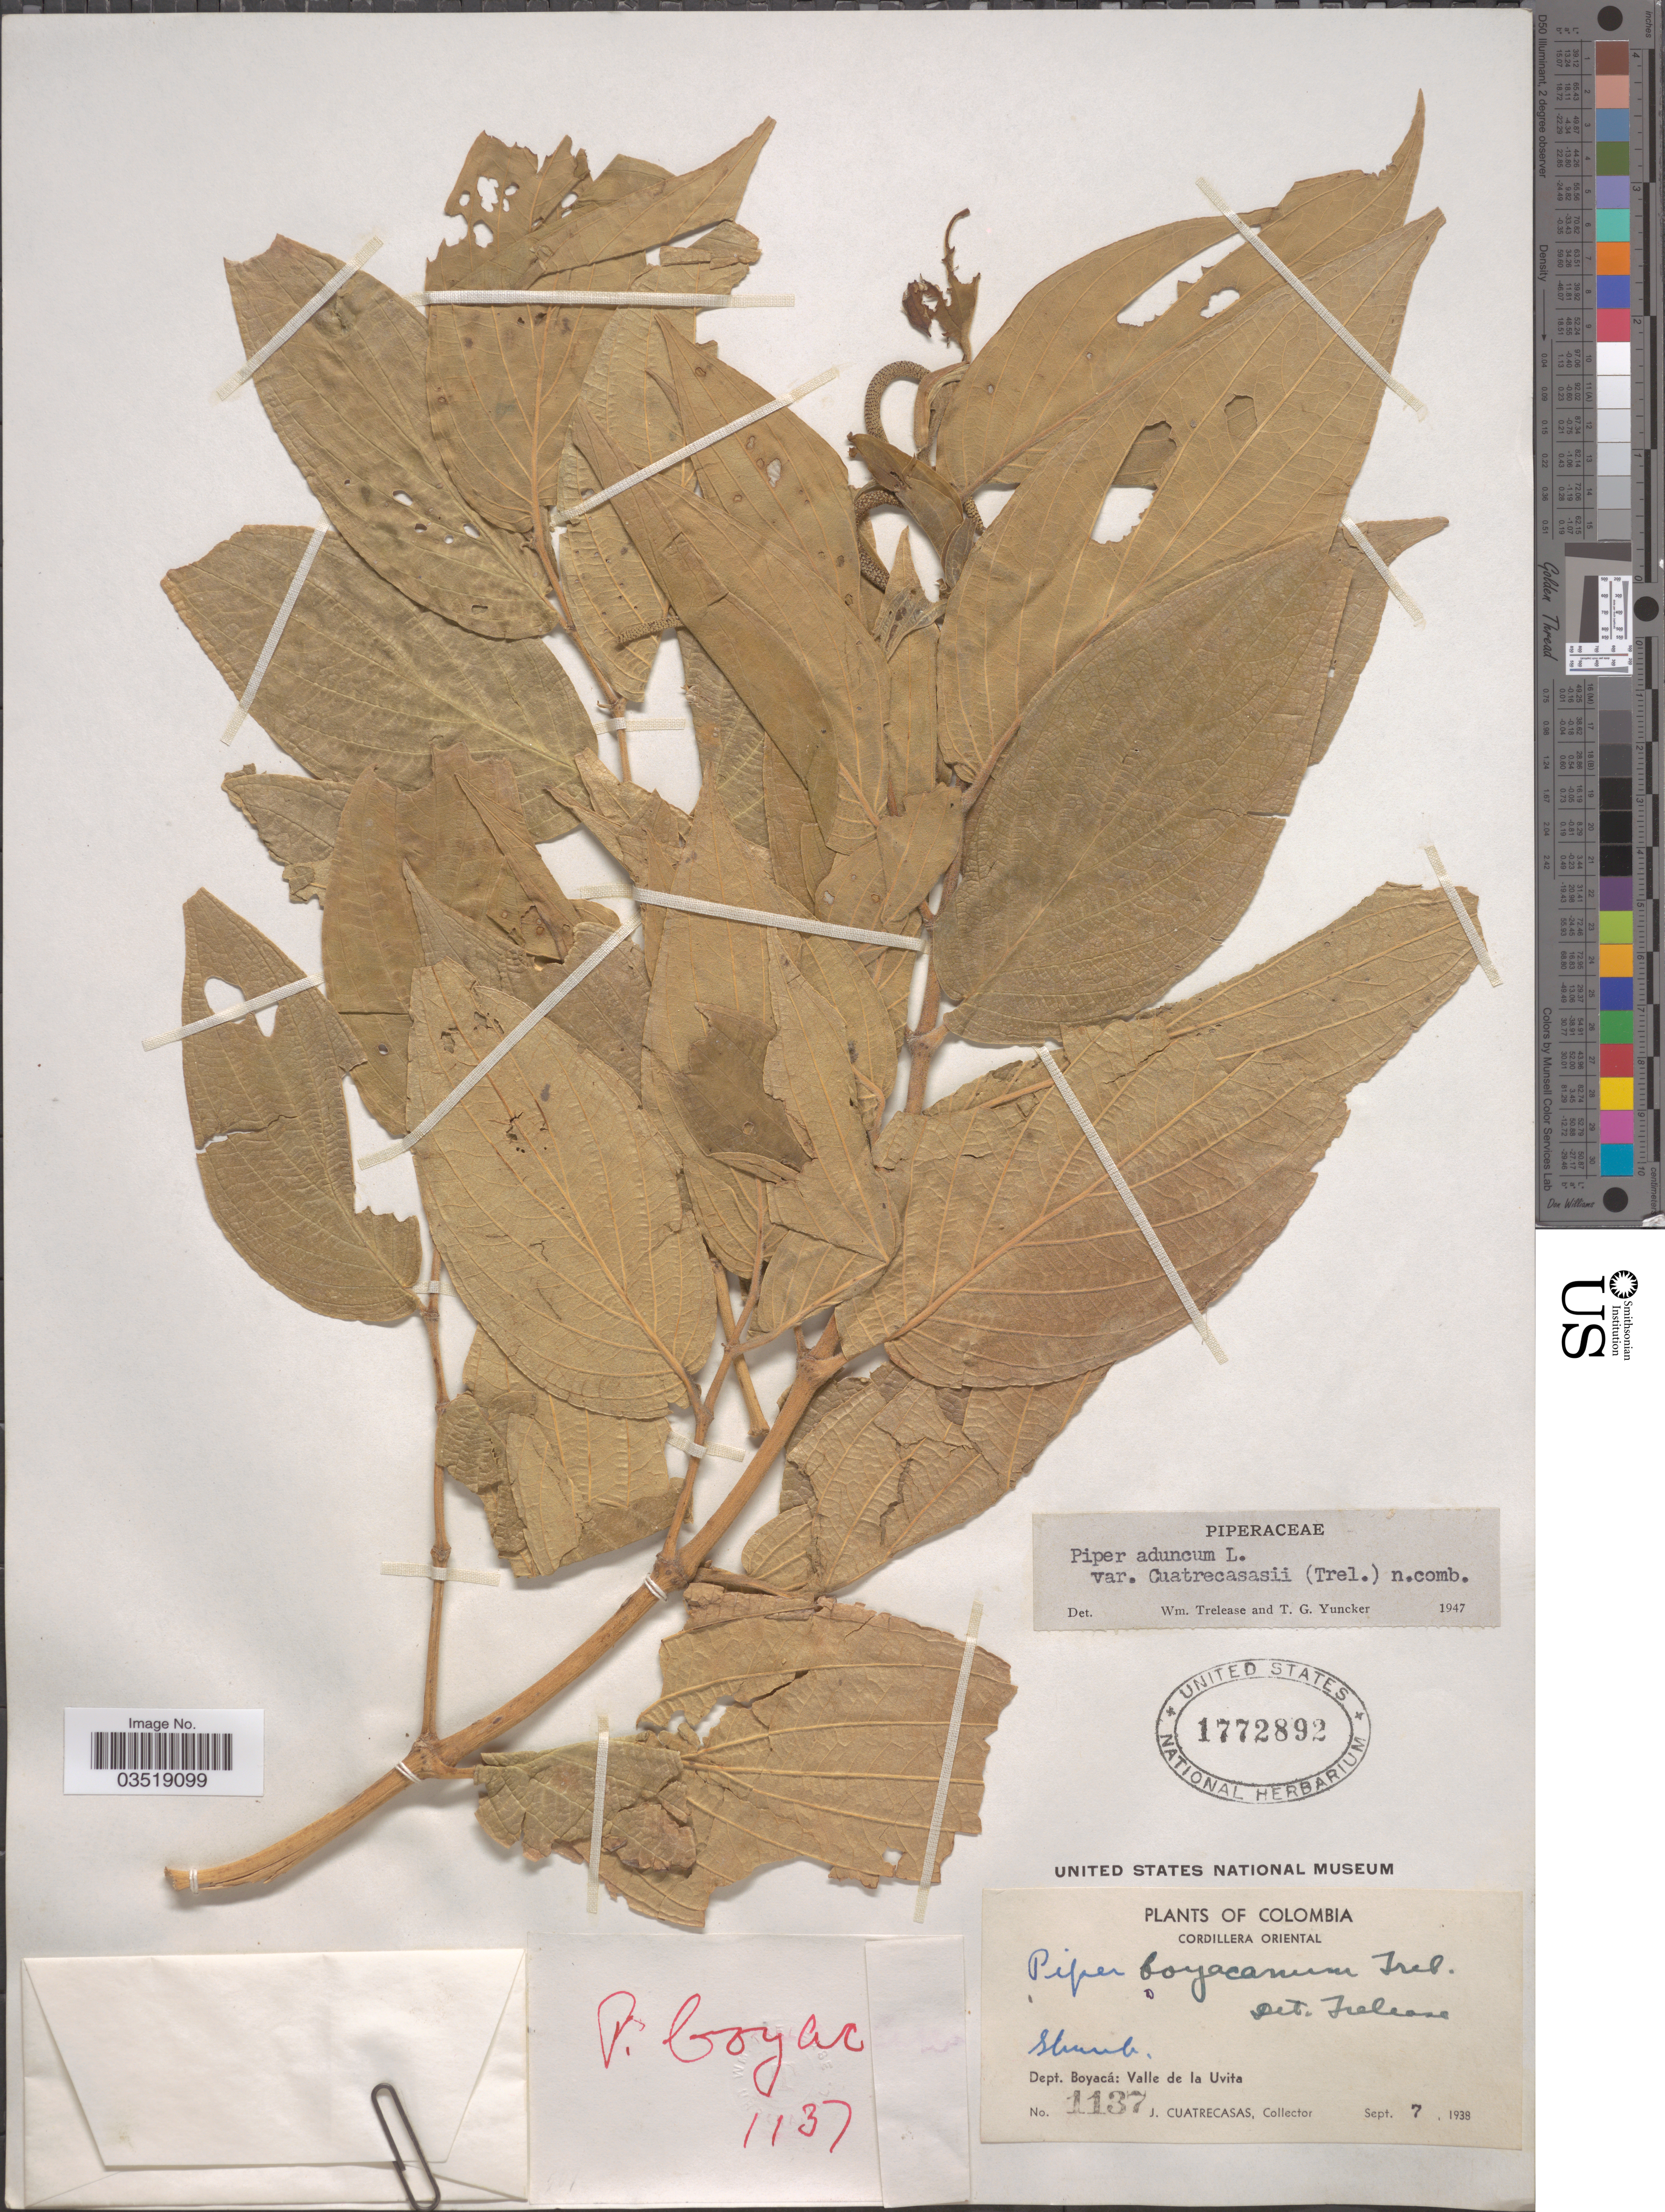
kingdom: Plantae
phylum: Tracheophyta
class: Magnoliopsida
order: Piperales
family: Piperaceae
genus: Piper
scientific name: Piper aduncum var. cordulatum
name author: L.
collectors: J. Cuatrecasas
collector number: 1137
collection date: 1938-09-07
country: Colombia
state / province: Boyacá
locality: Cordillera Oriental. Dept. Boyacá: Valle de la Uvita.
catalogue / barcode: US 1772892